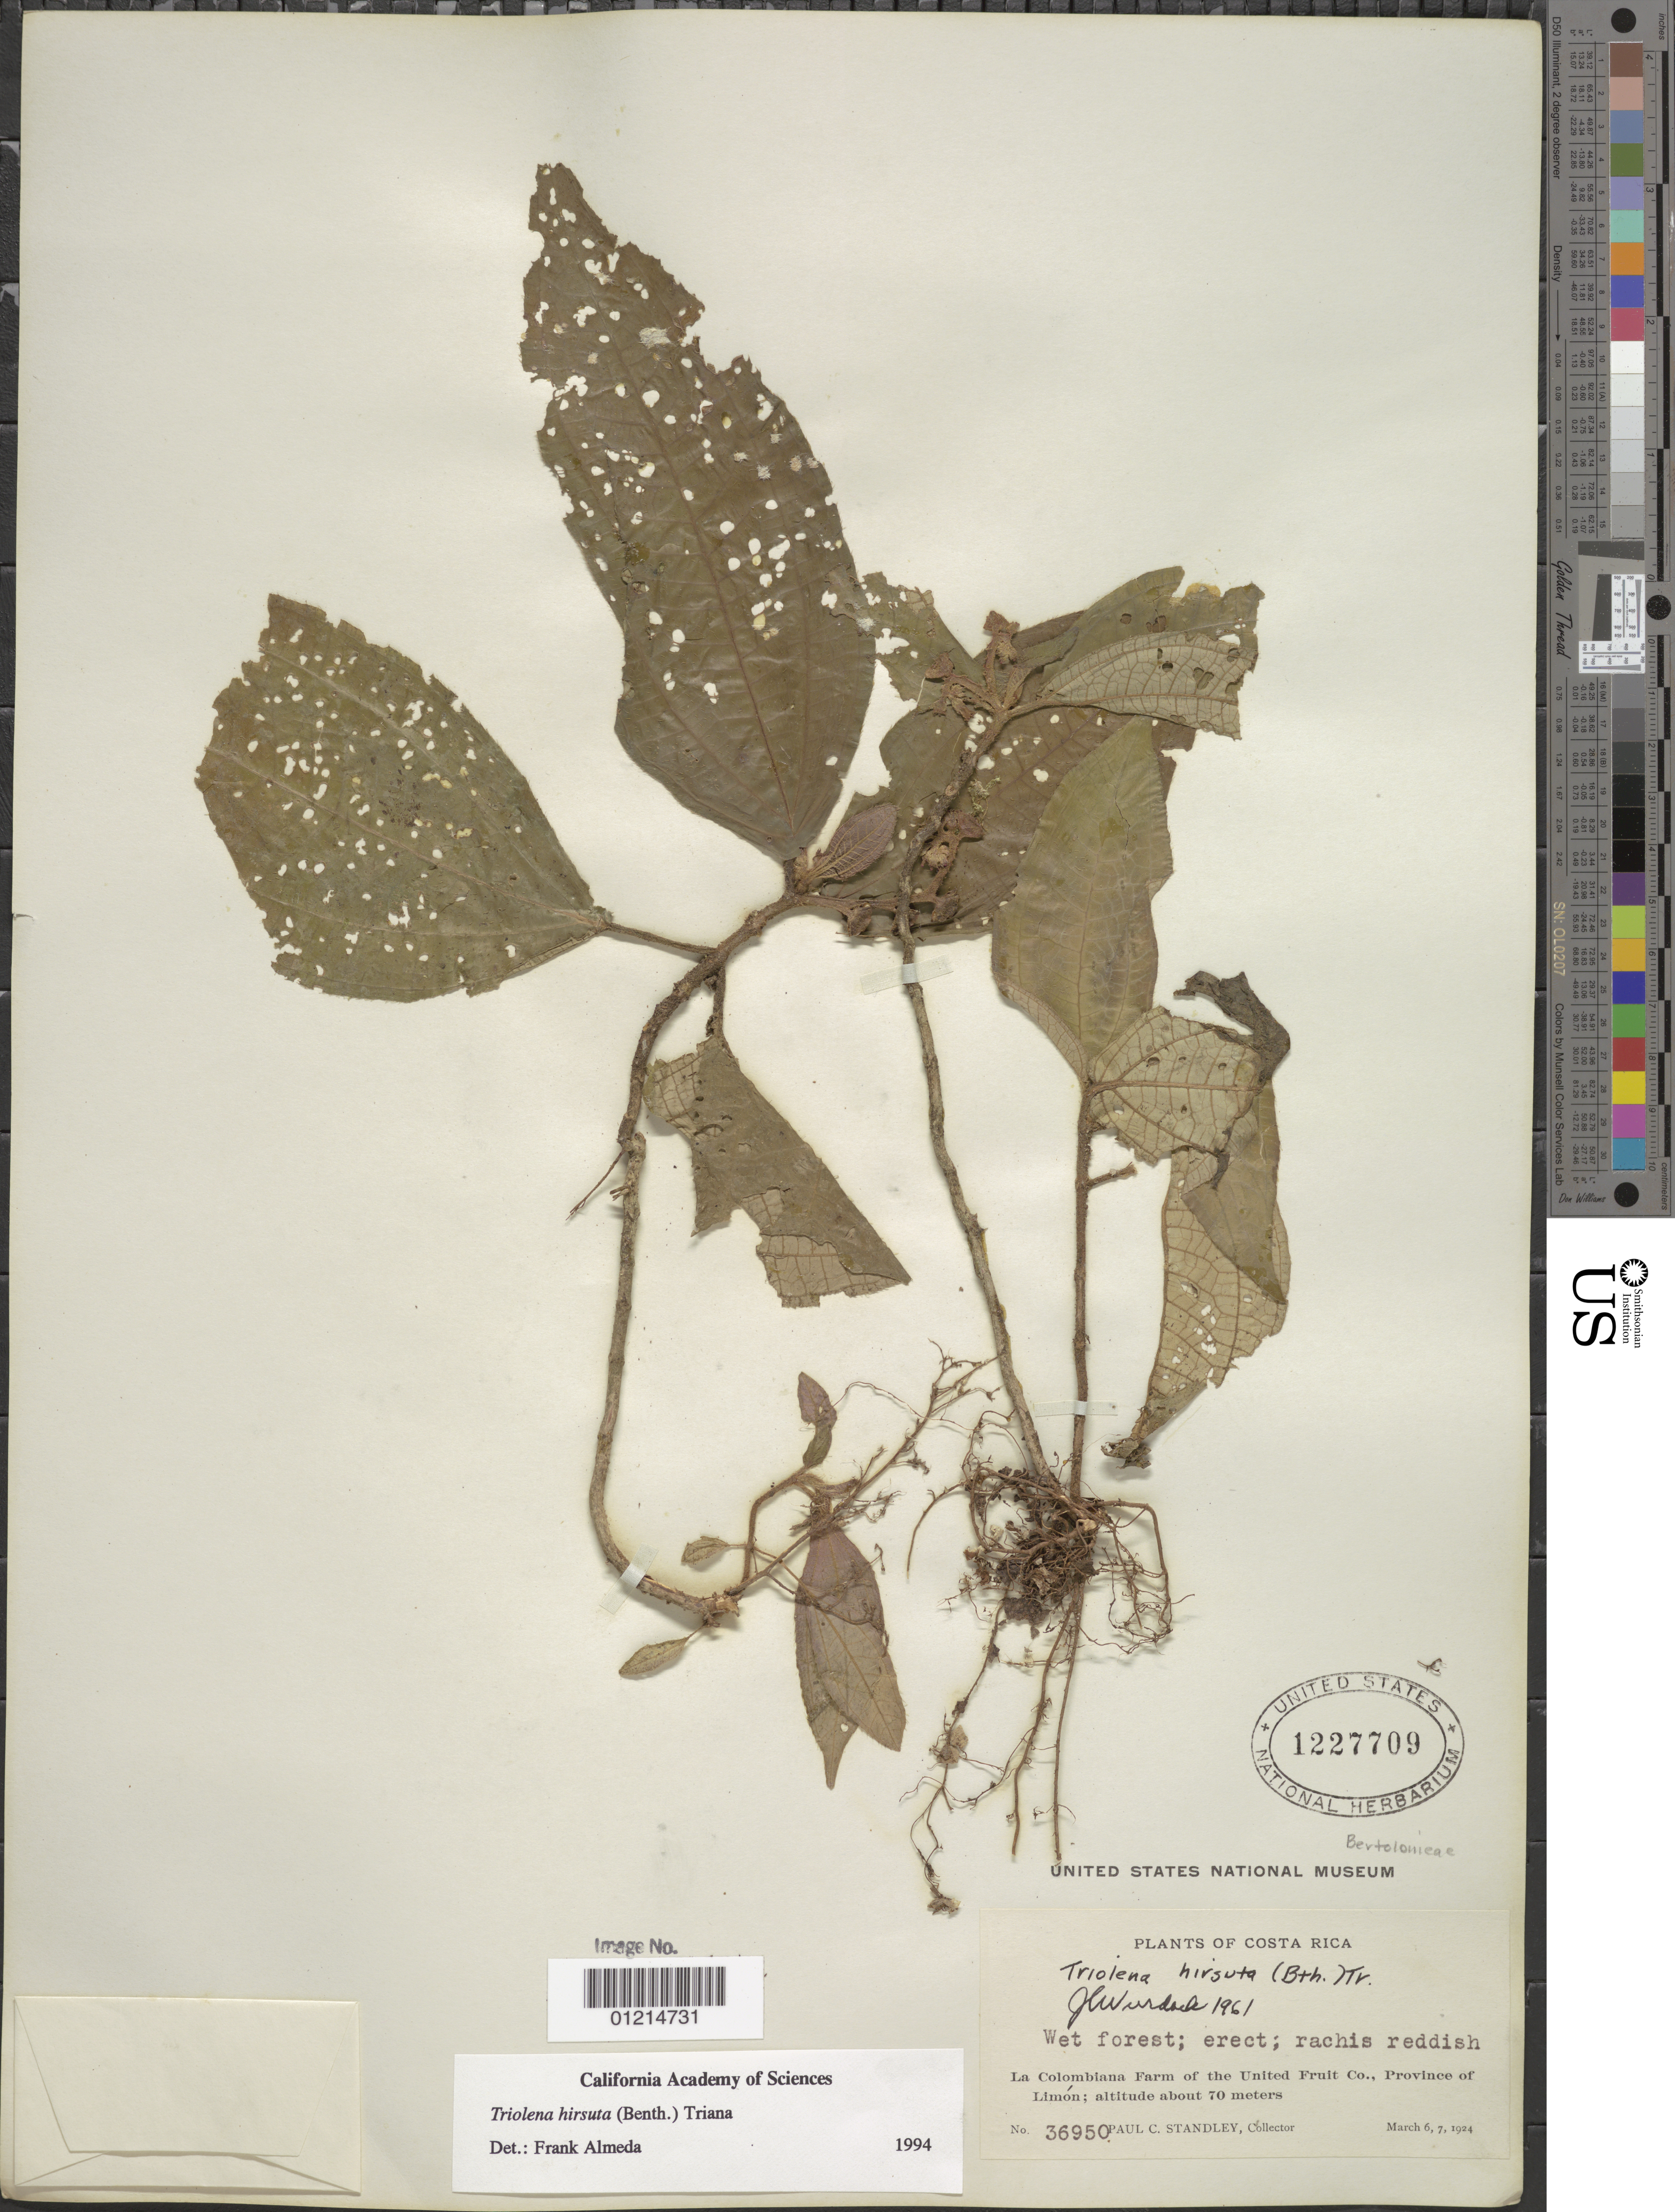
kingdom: Plantae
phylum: Tracheophyta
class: Magnoliopsida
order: Myrtales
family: Melastomataceae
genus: Triolena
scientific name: Triolena hirsuta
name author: (Benth.) Triana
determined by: Almeda, F.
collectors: P. C. Standley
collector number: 36950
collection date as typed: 06 Mar 1924 and 07 Mar 1924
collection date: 1924-03-06,1924-03-07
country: Costa Rica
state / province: Limón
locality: La Colombiana Farm of the United Fruit Co.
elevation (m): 70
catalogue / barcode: US 1227709